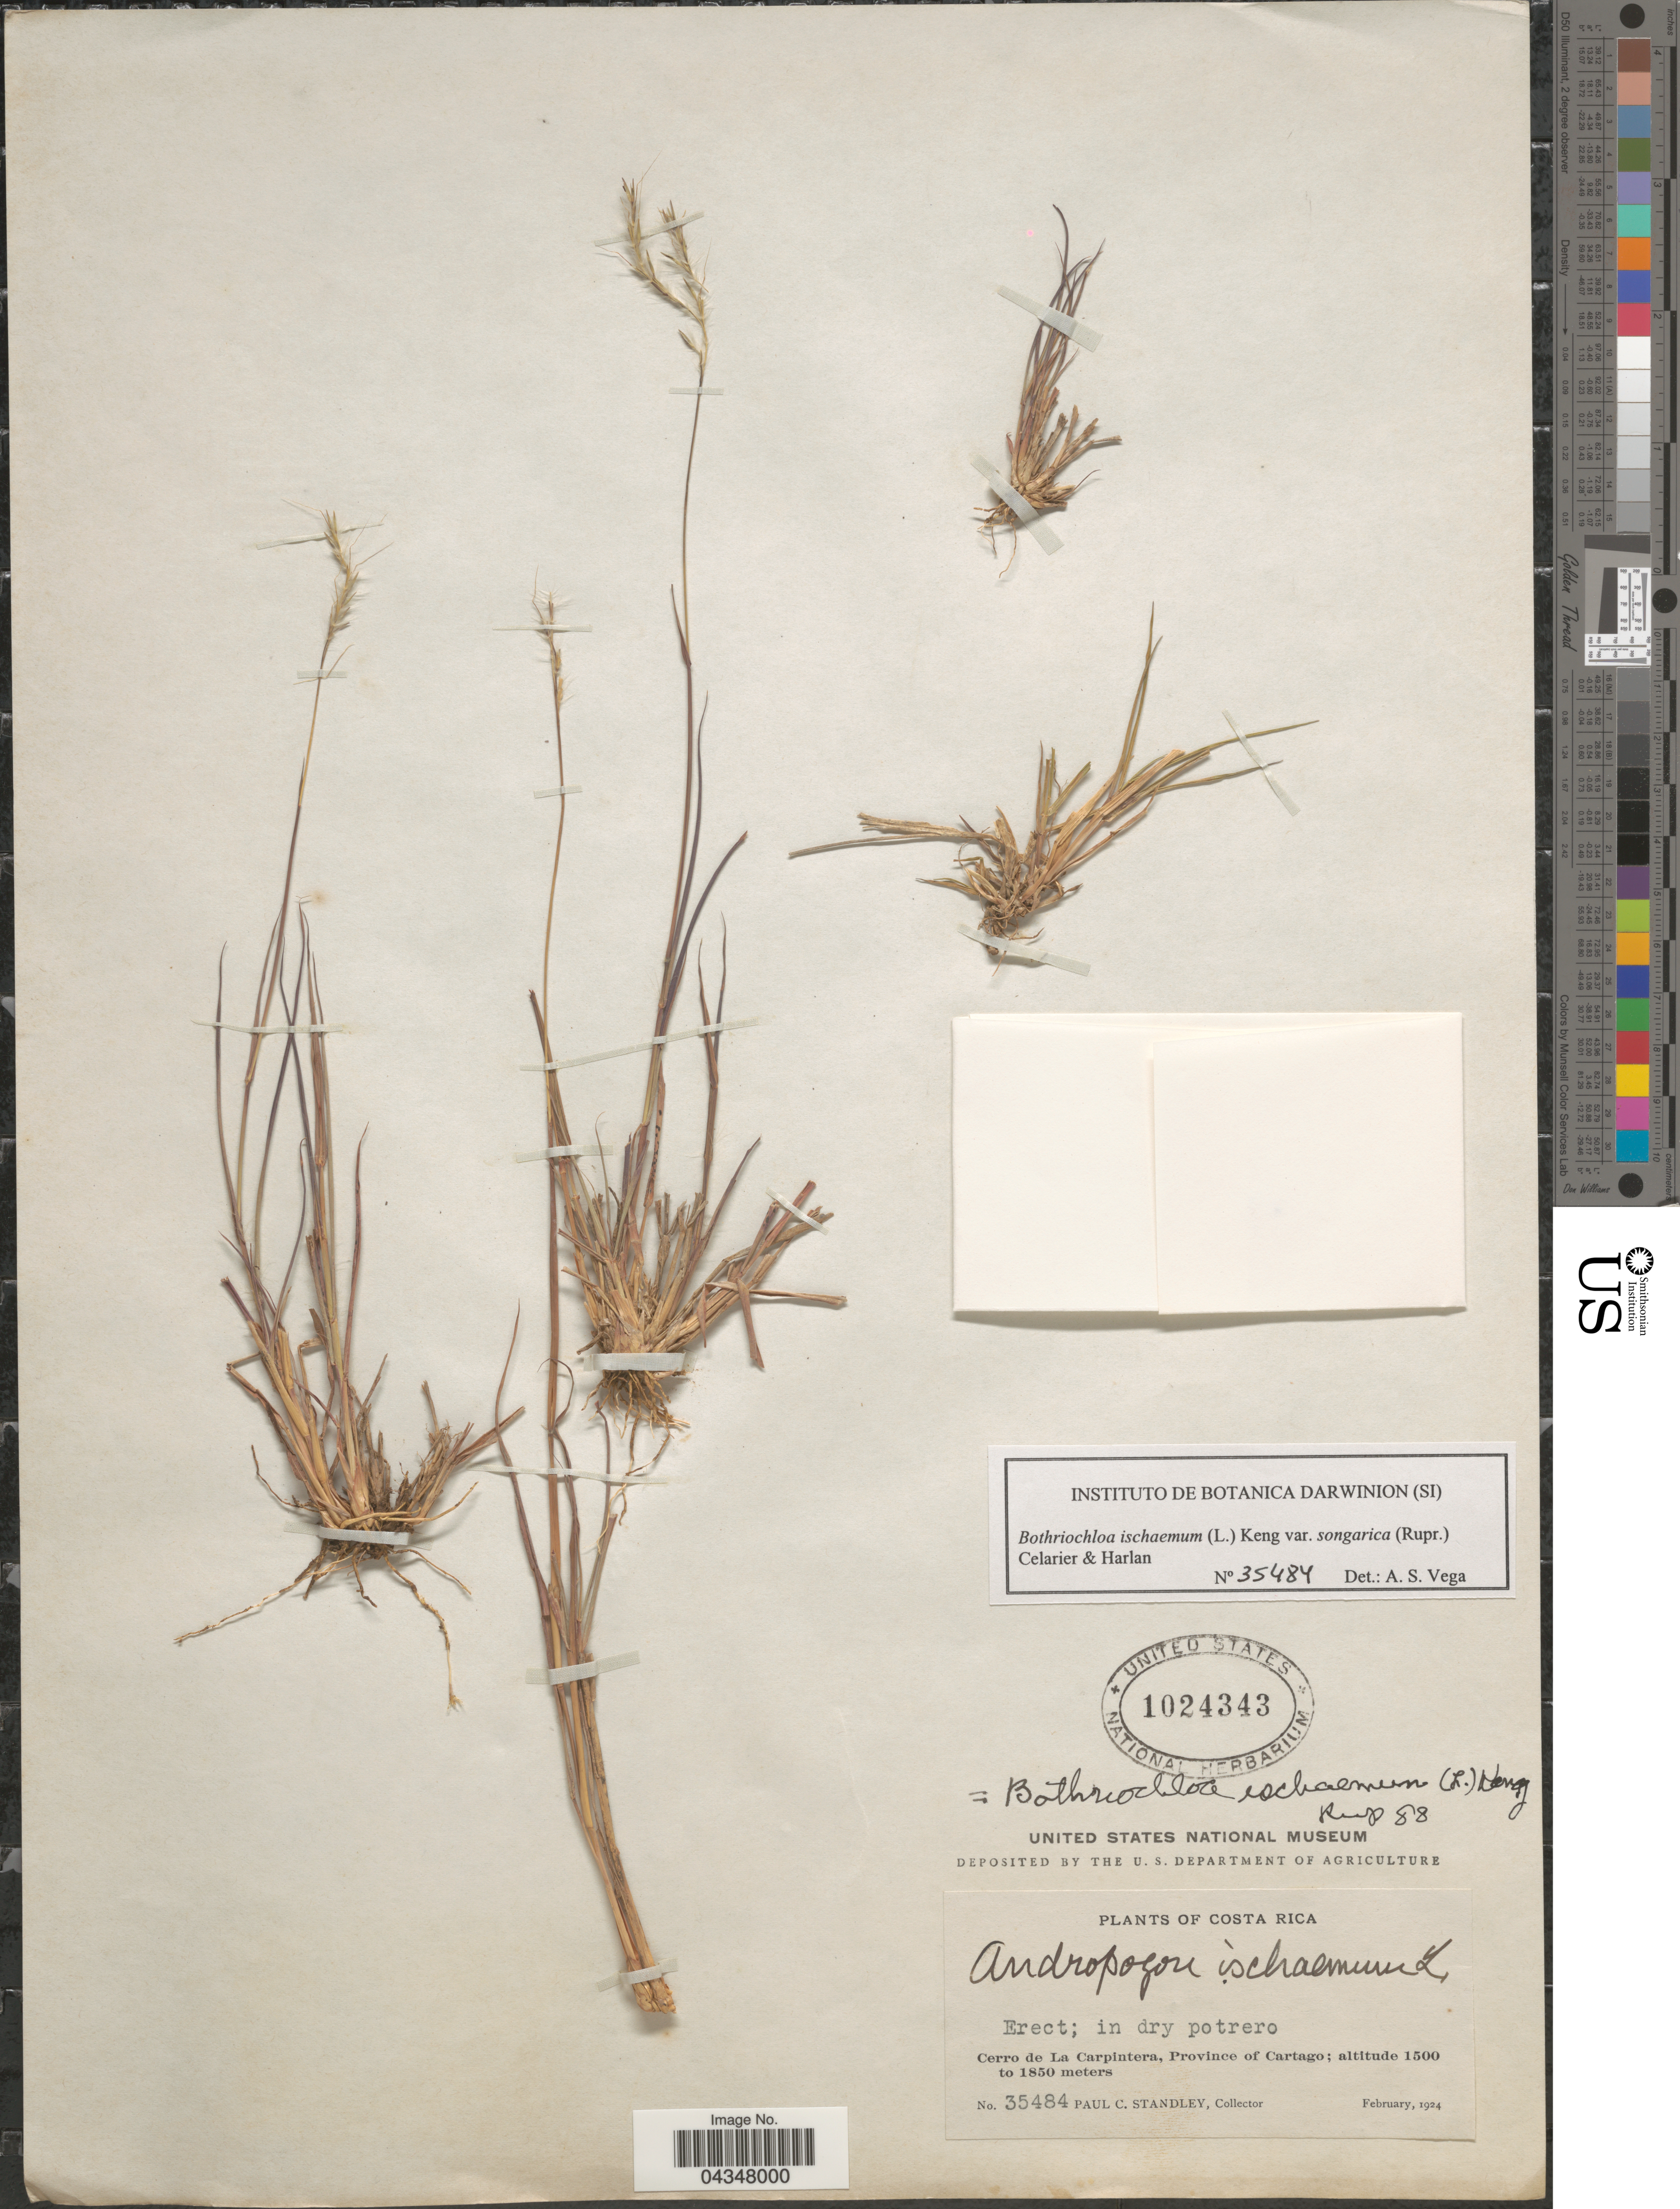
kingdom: Plantae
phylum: Tracheophyta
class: Liliopsida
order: Poales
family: Poaceae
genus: Bothriochloa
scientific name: Bothriochloa ischaemum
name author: (L.) Keng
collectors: P. C. Standley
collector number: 35484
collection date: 1924-02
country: Costa Rica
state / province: Cartago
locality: Cerro de La Carpintera, Province of Cartago.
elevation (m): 1500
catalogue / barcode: US 1024343